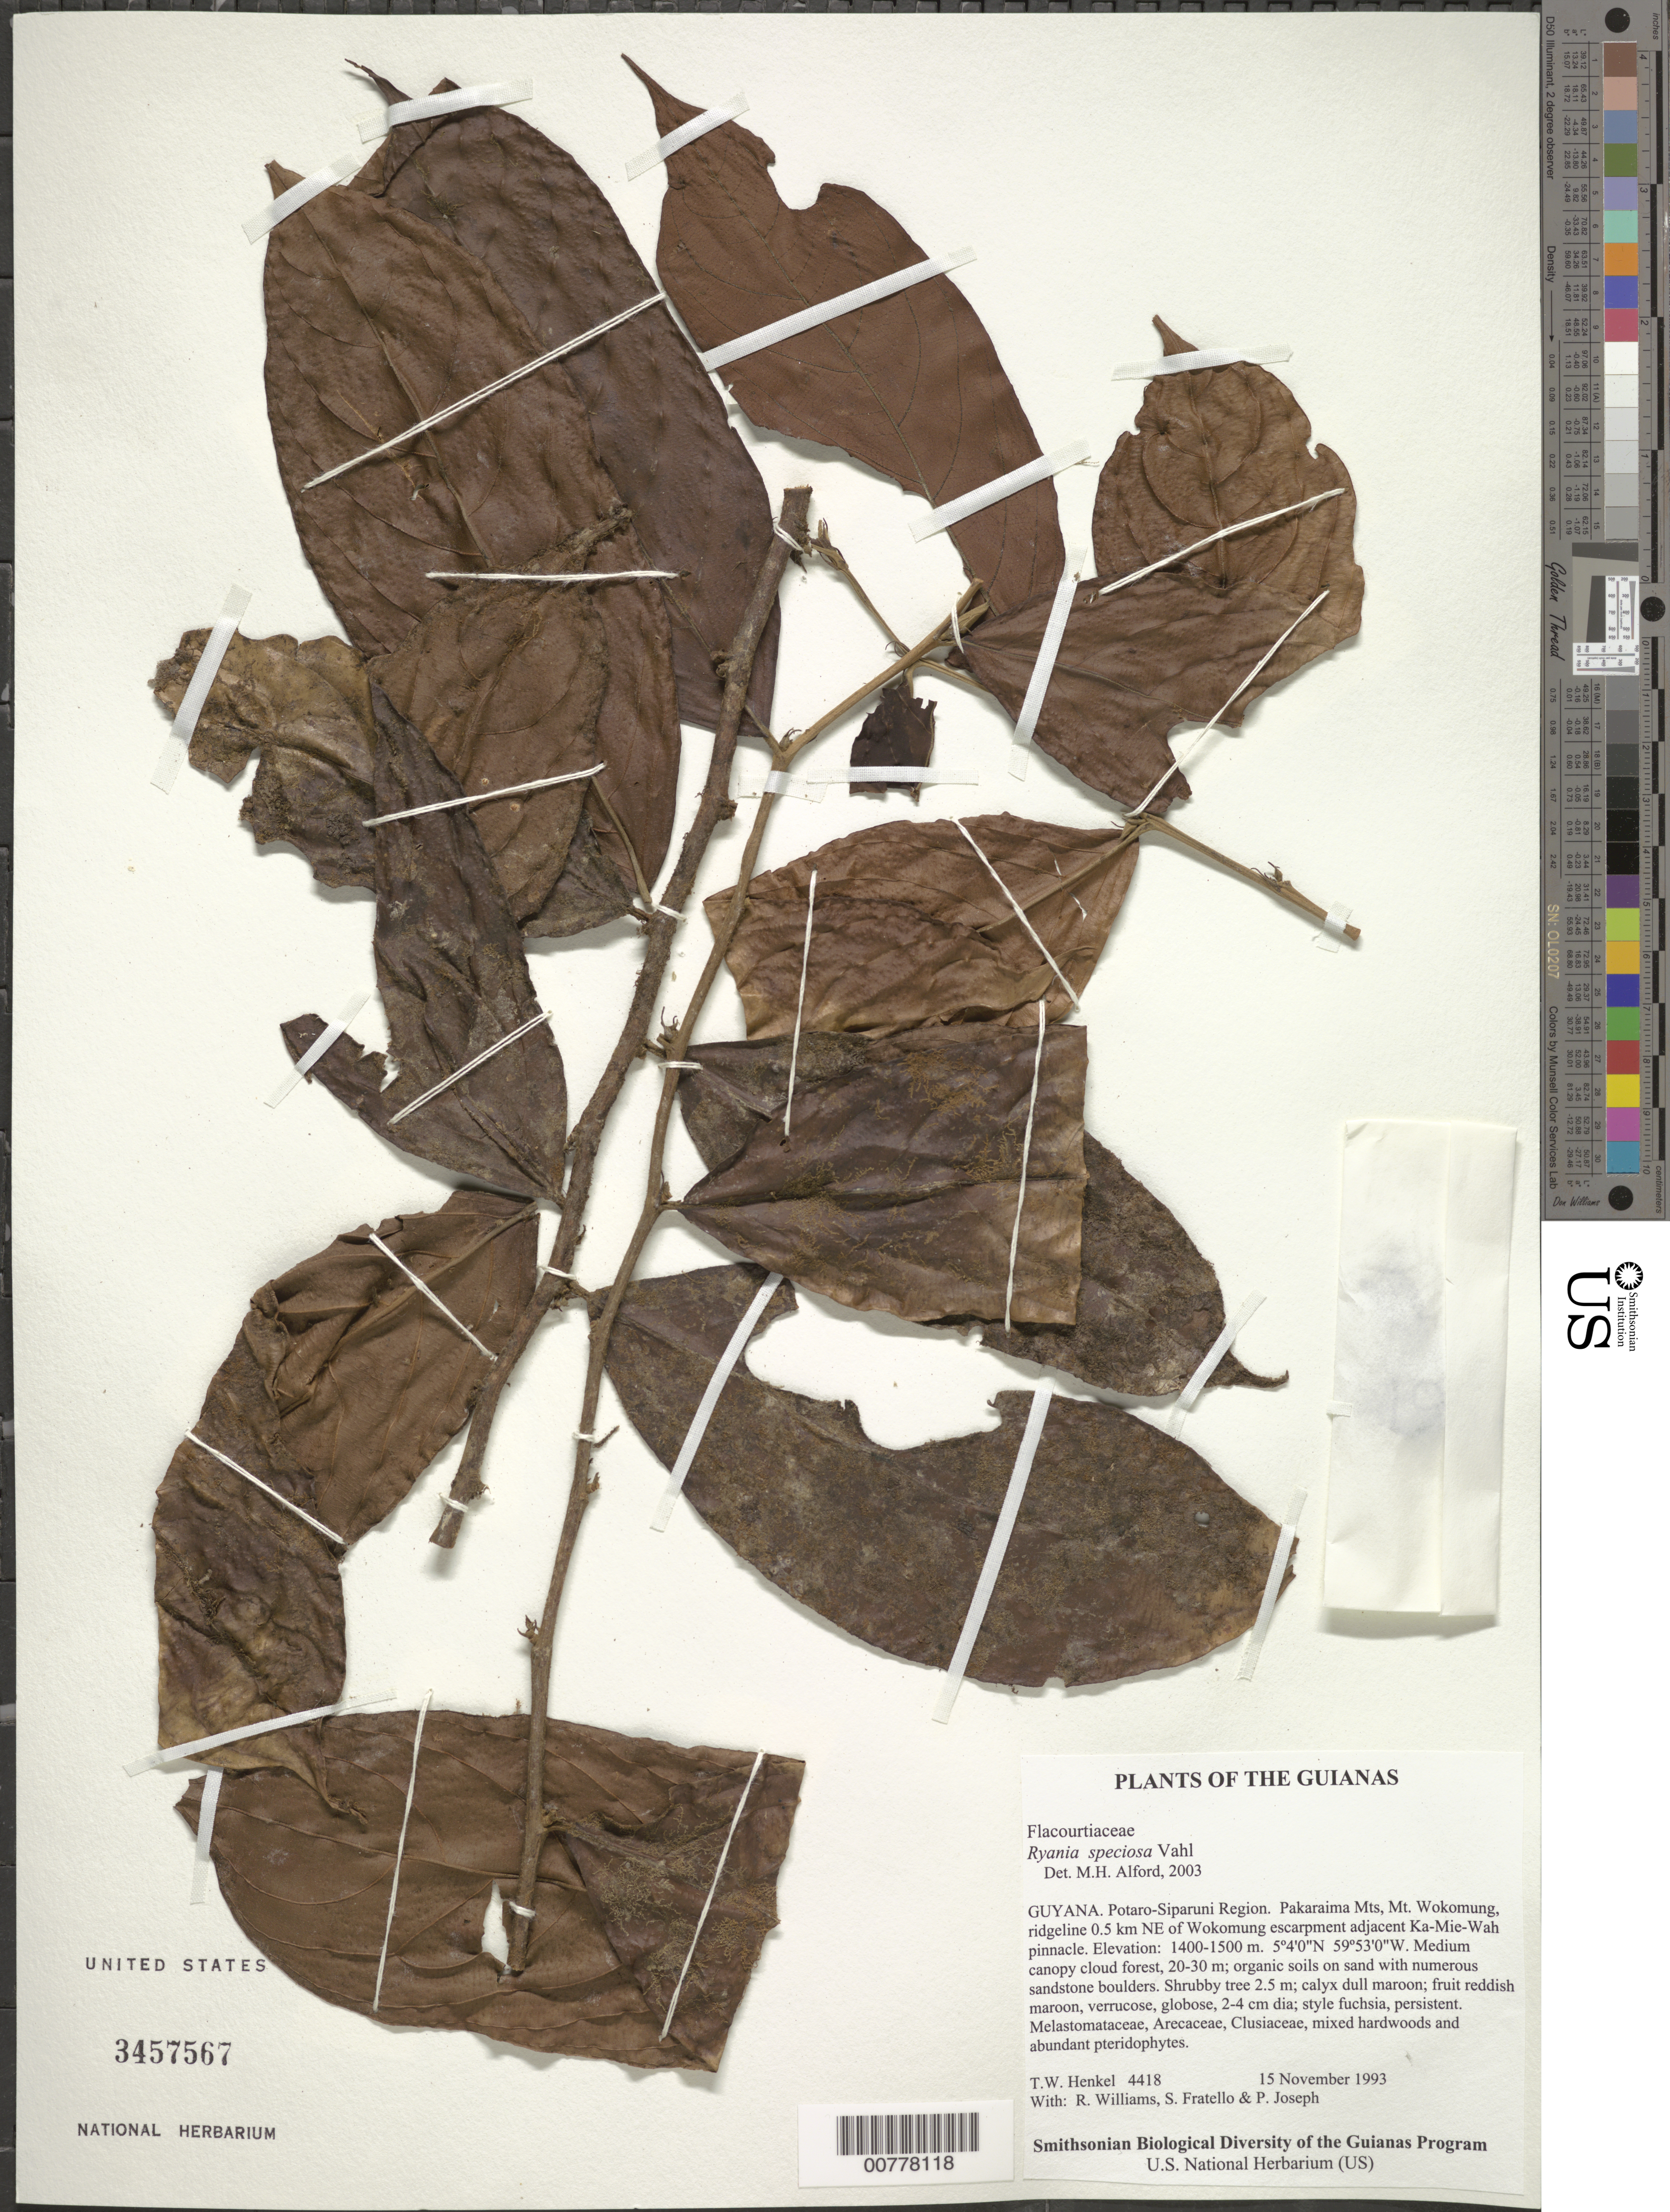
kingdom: Plantae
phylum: Tracheophyta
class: Magnoliopsida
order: Malpighiales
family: Salicaceae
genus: Ryania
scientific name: Ryania speciosa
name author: Vahl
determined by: Alford, Mac Haverson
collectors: T. Henkel, R. Williams, S. Fratello & P. Joseph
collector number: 4418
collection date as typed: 15 November 1993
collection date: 1993-11-15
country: Guyana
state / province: Potaro-Siparuni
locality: Pakaraima Mts, Mt. Wokomung, ridgeline 0.5 km NE of Wokomung escarpment adjacent Ka-Mie-Wah pinnacle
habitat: Medium canopy cloud forest, 20-30 m; organic soils on sand with numerous sandstone boulders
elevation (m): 1400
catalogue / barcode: US 3457567